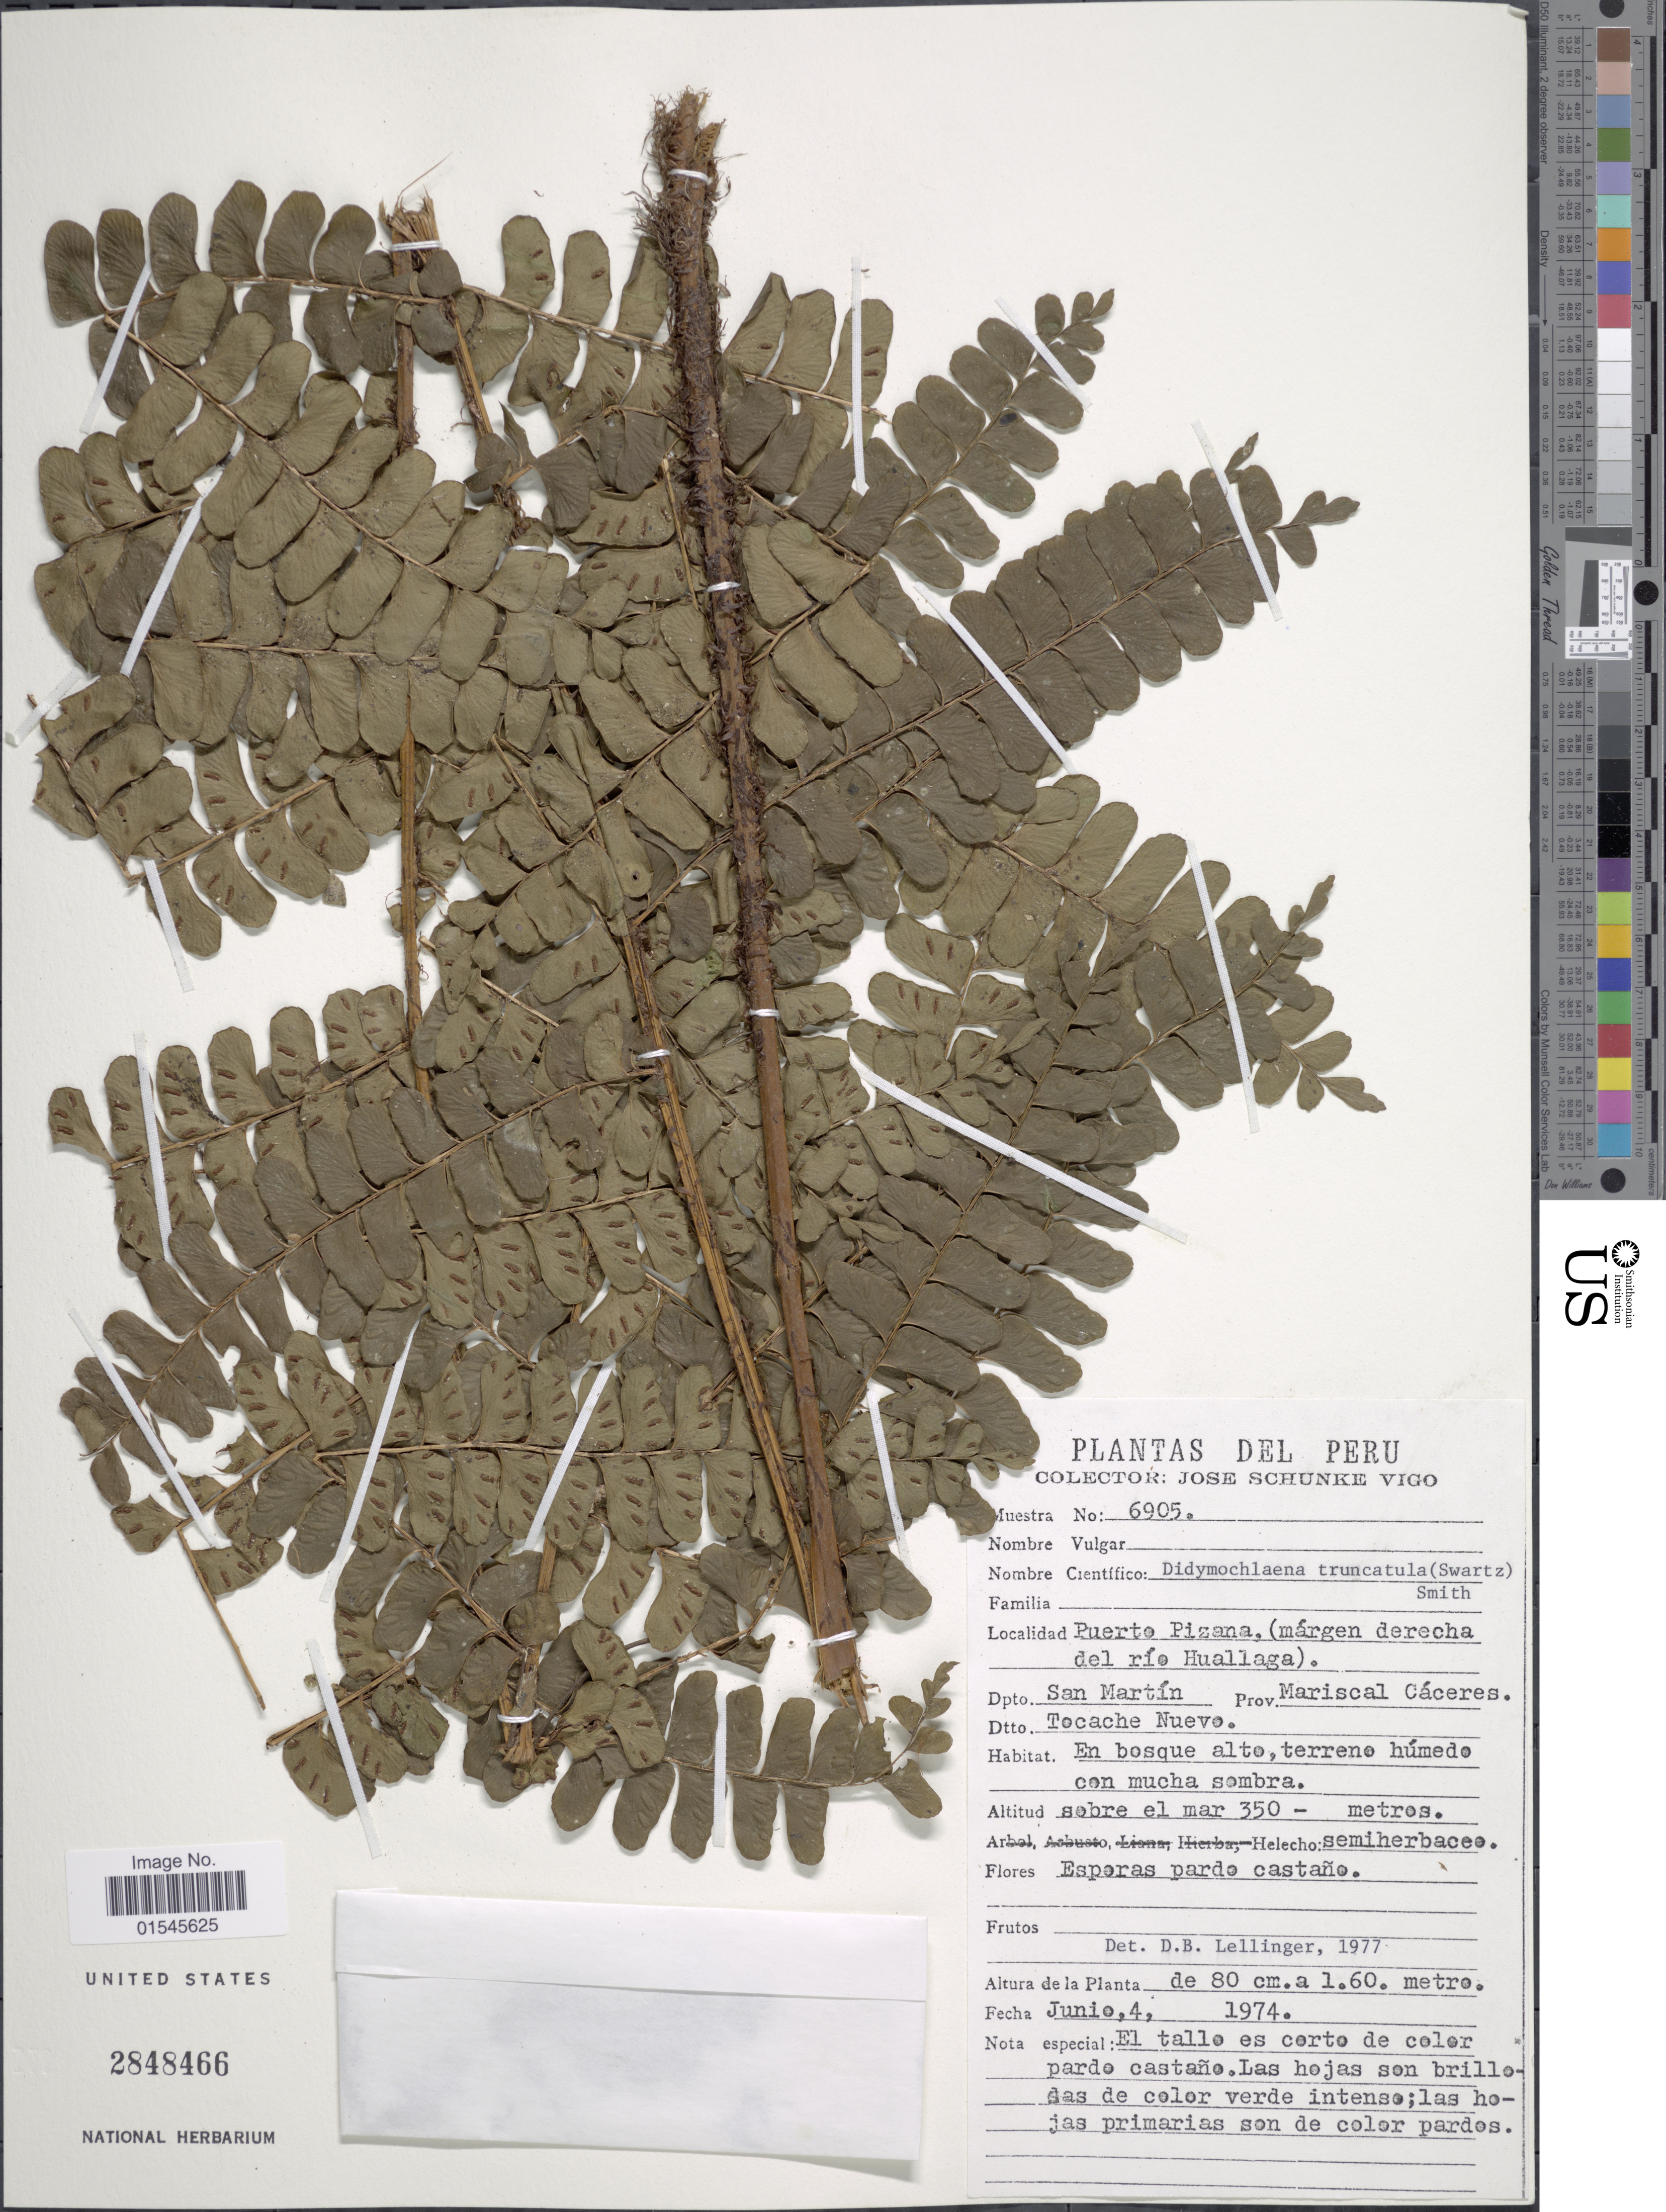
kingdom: Plantae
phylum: Tracheophyta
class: Polypodiopsida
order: Polypodiales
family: Didymochlaenaceae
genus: Didymochlaena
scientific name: Didymochlaena truncatula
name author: (Sw.) J. Sm.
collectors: J. Schunke Vigo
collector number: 6905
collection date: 1974-06-04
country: Peru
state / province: San Martín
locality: Puerte Pizana, (margén derecha del río Huallaga) Dep. San Martín), Prov. Mariscal Cáceres, Dtto Tocache Nuevo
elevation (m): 350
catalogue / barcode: US 2848466